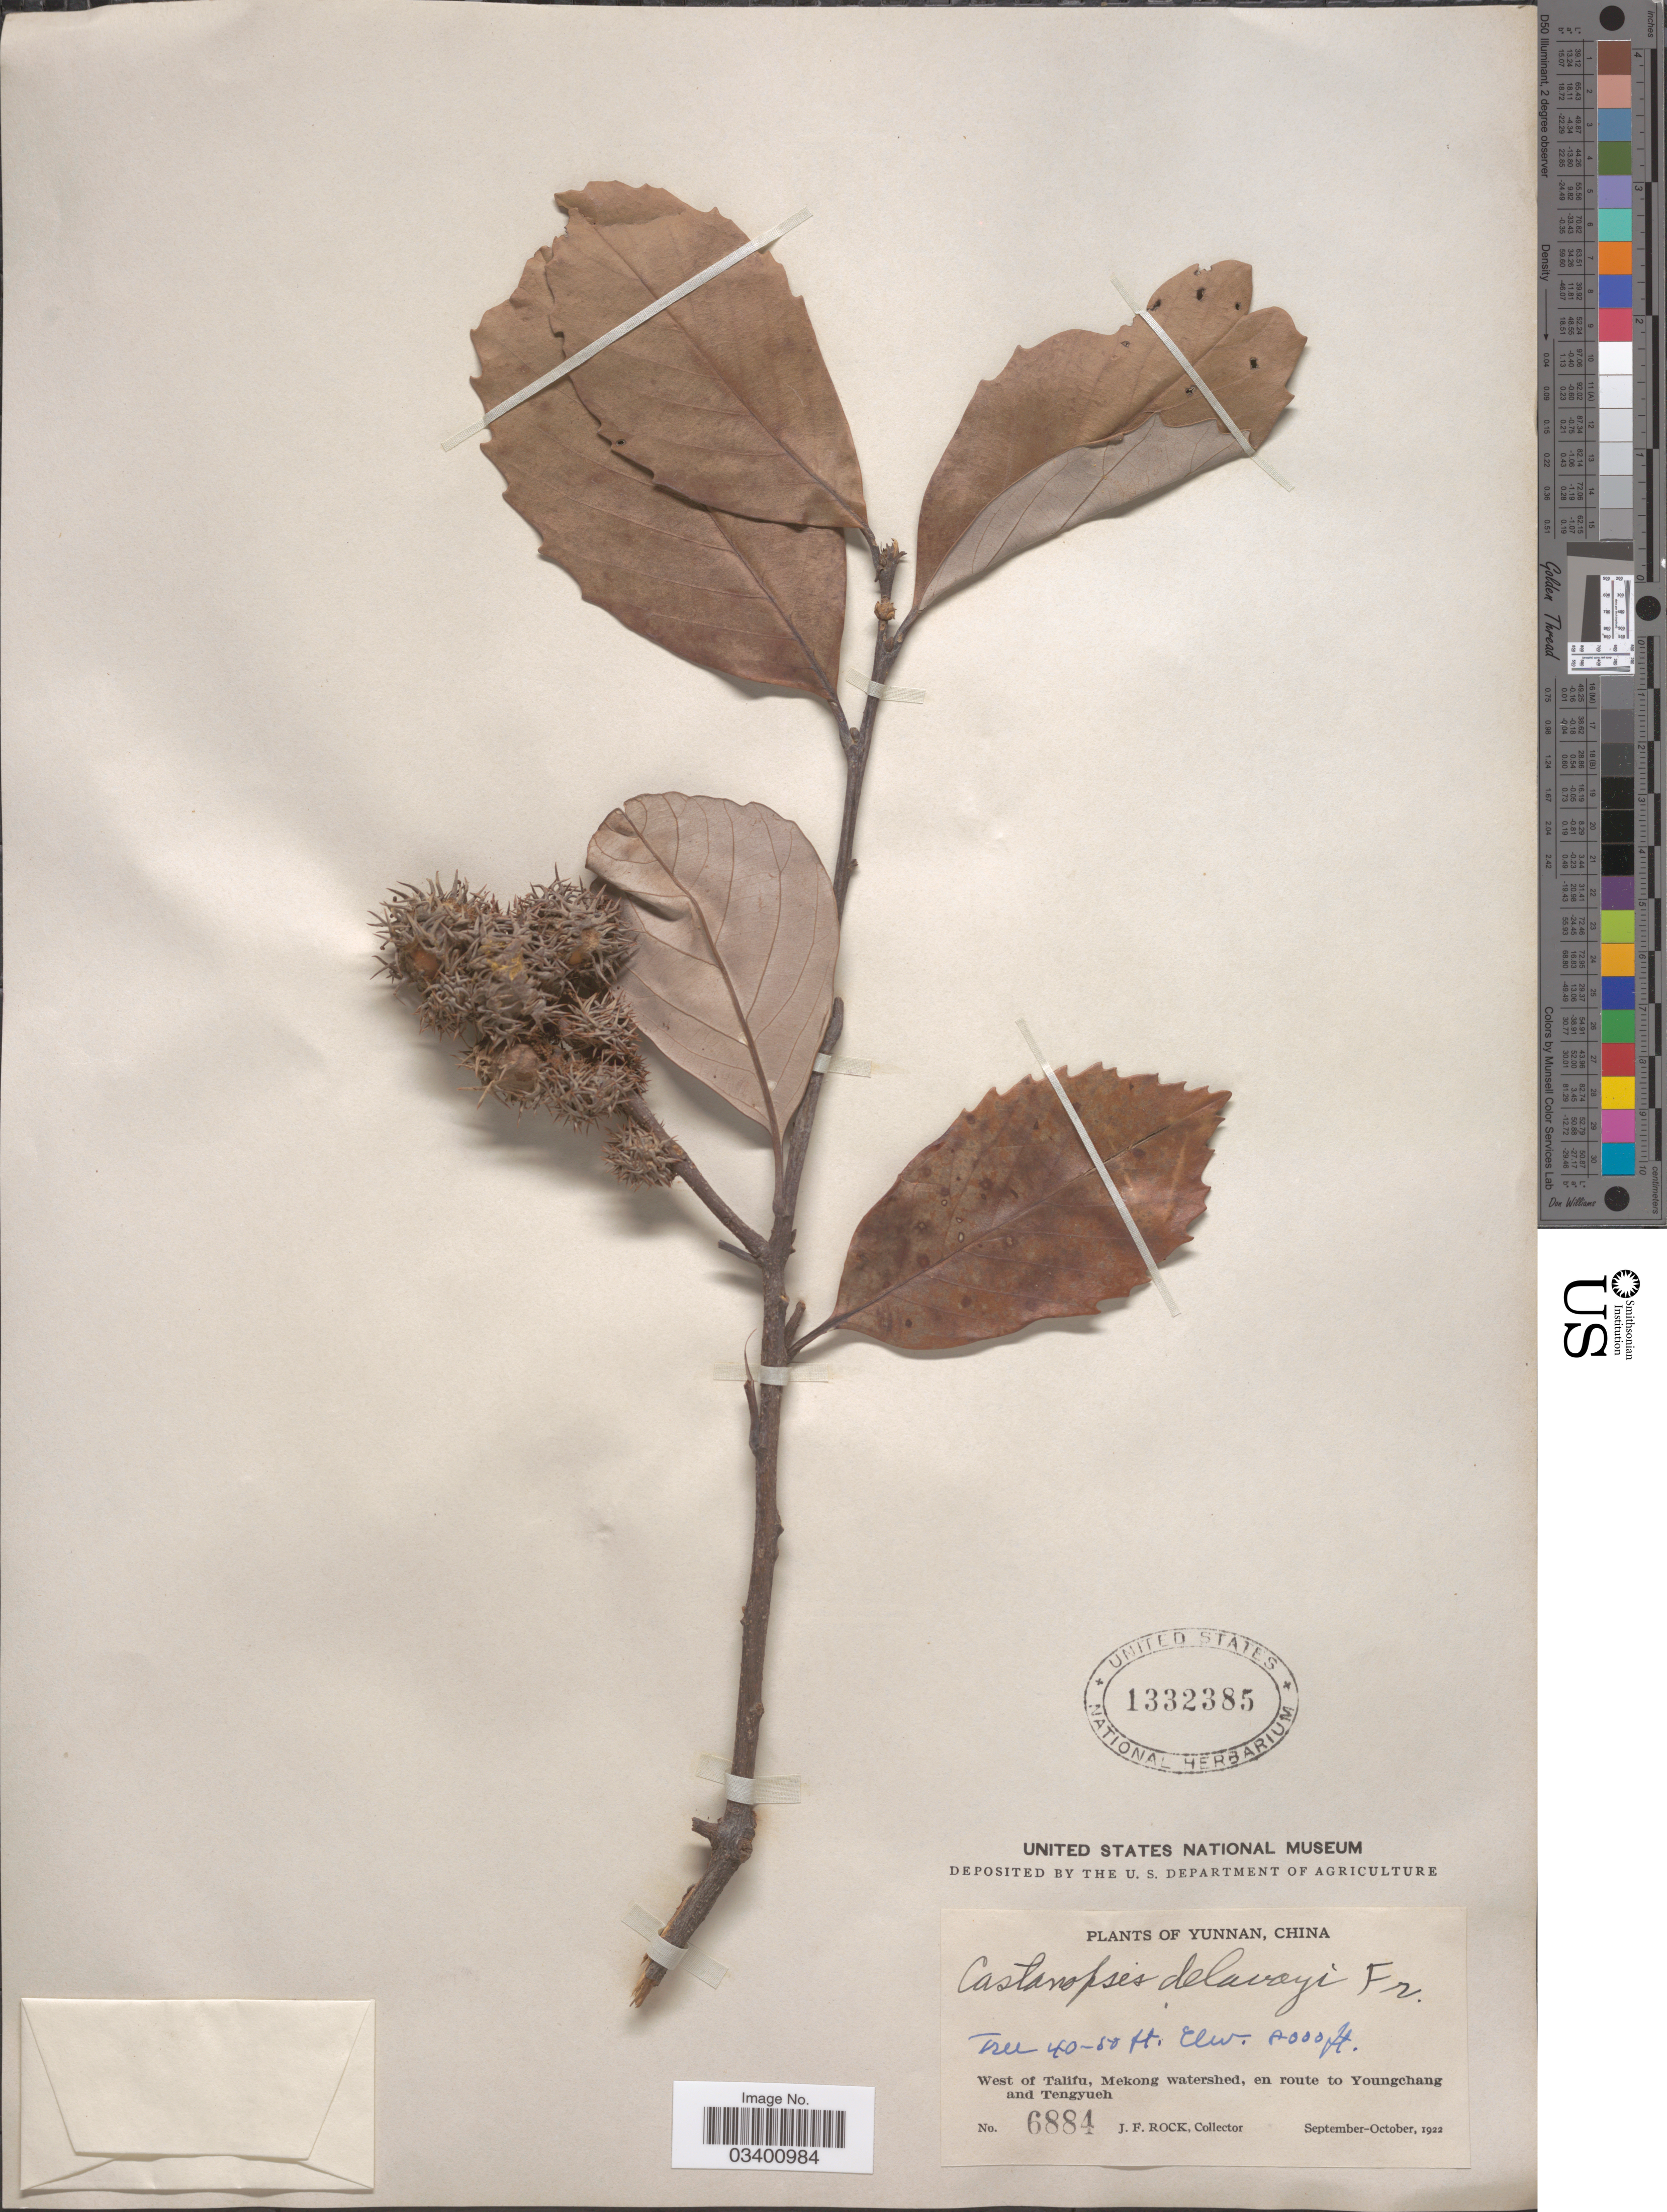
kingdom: Plantae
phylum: Tracheophyta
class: Magnoliopsida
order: Fagales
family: Fagaceae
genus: Castanopsis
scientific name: Castanopsis delavayi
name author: Franch.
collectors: J. Rock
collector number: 6884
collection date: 1922-09/1922-10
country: China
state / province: Yunnan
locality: West of Talifu, Mekong watershed, en route to Youngchang and Tengyueh.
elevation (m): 2438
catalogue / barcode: US 1332385